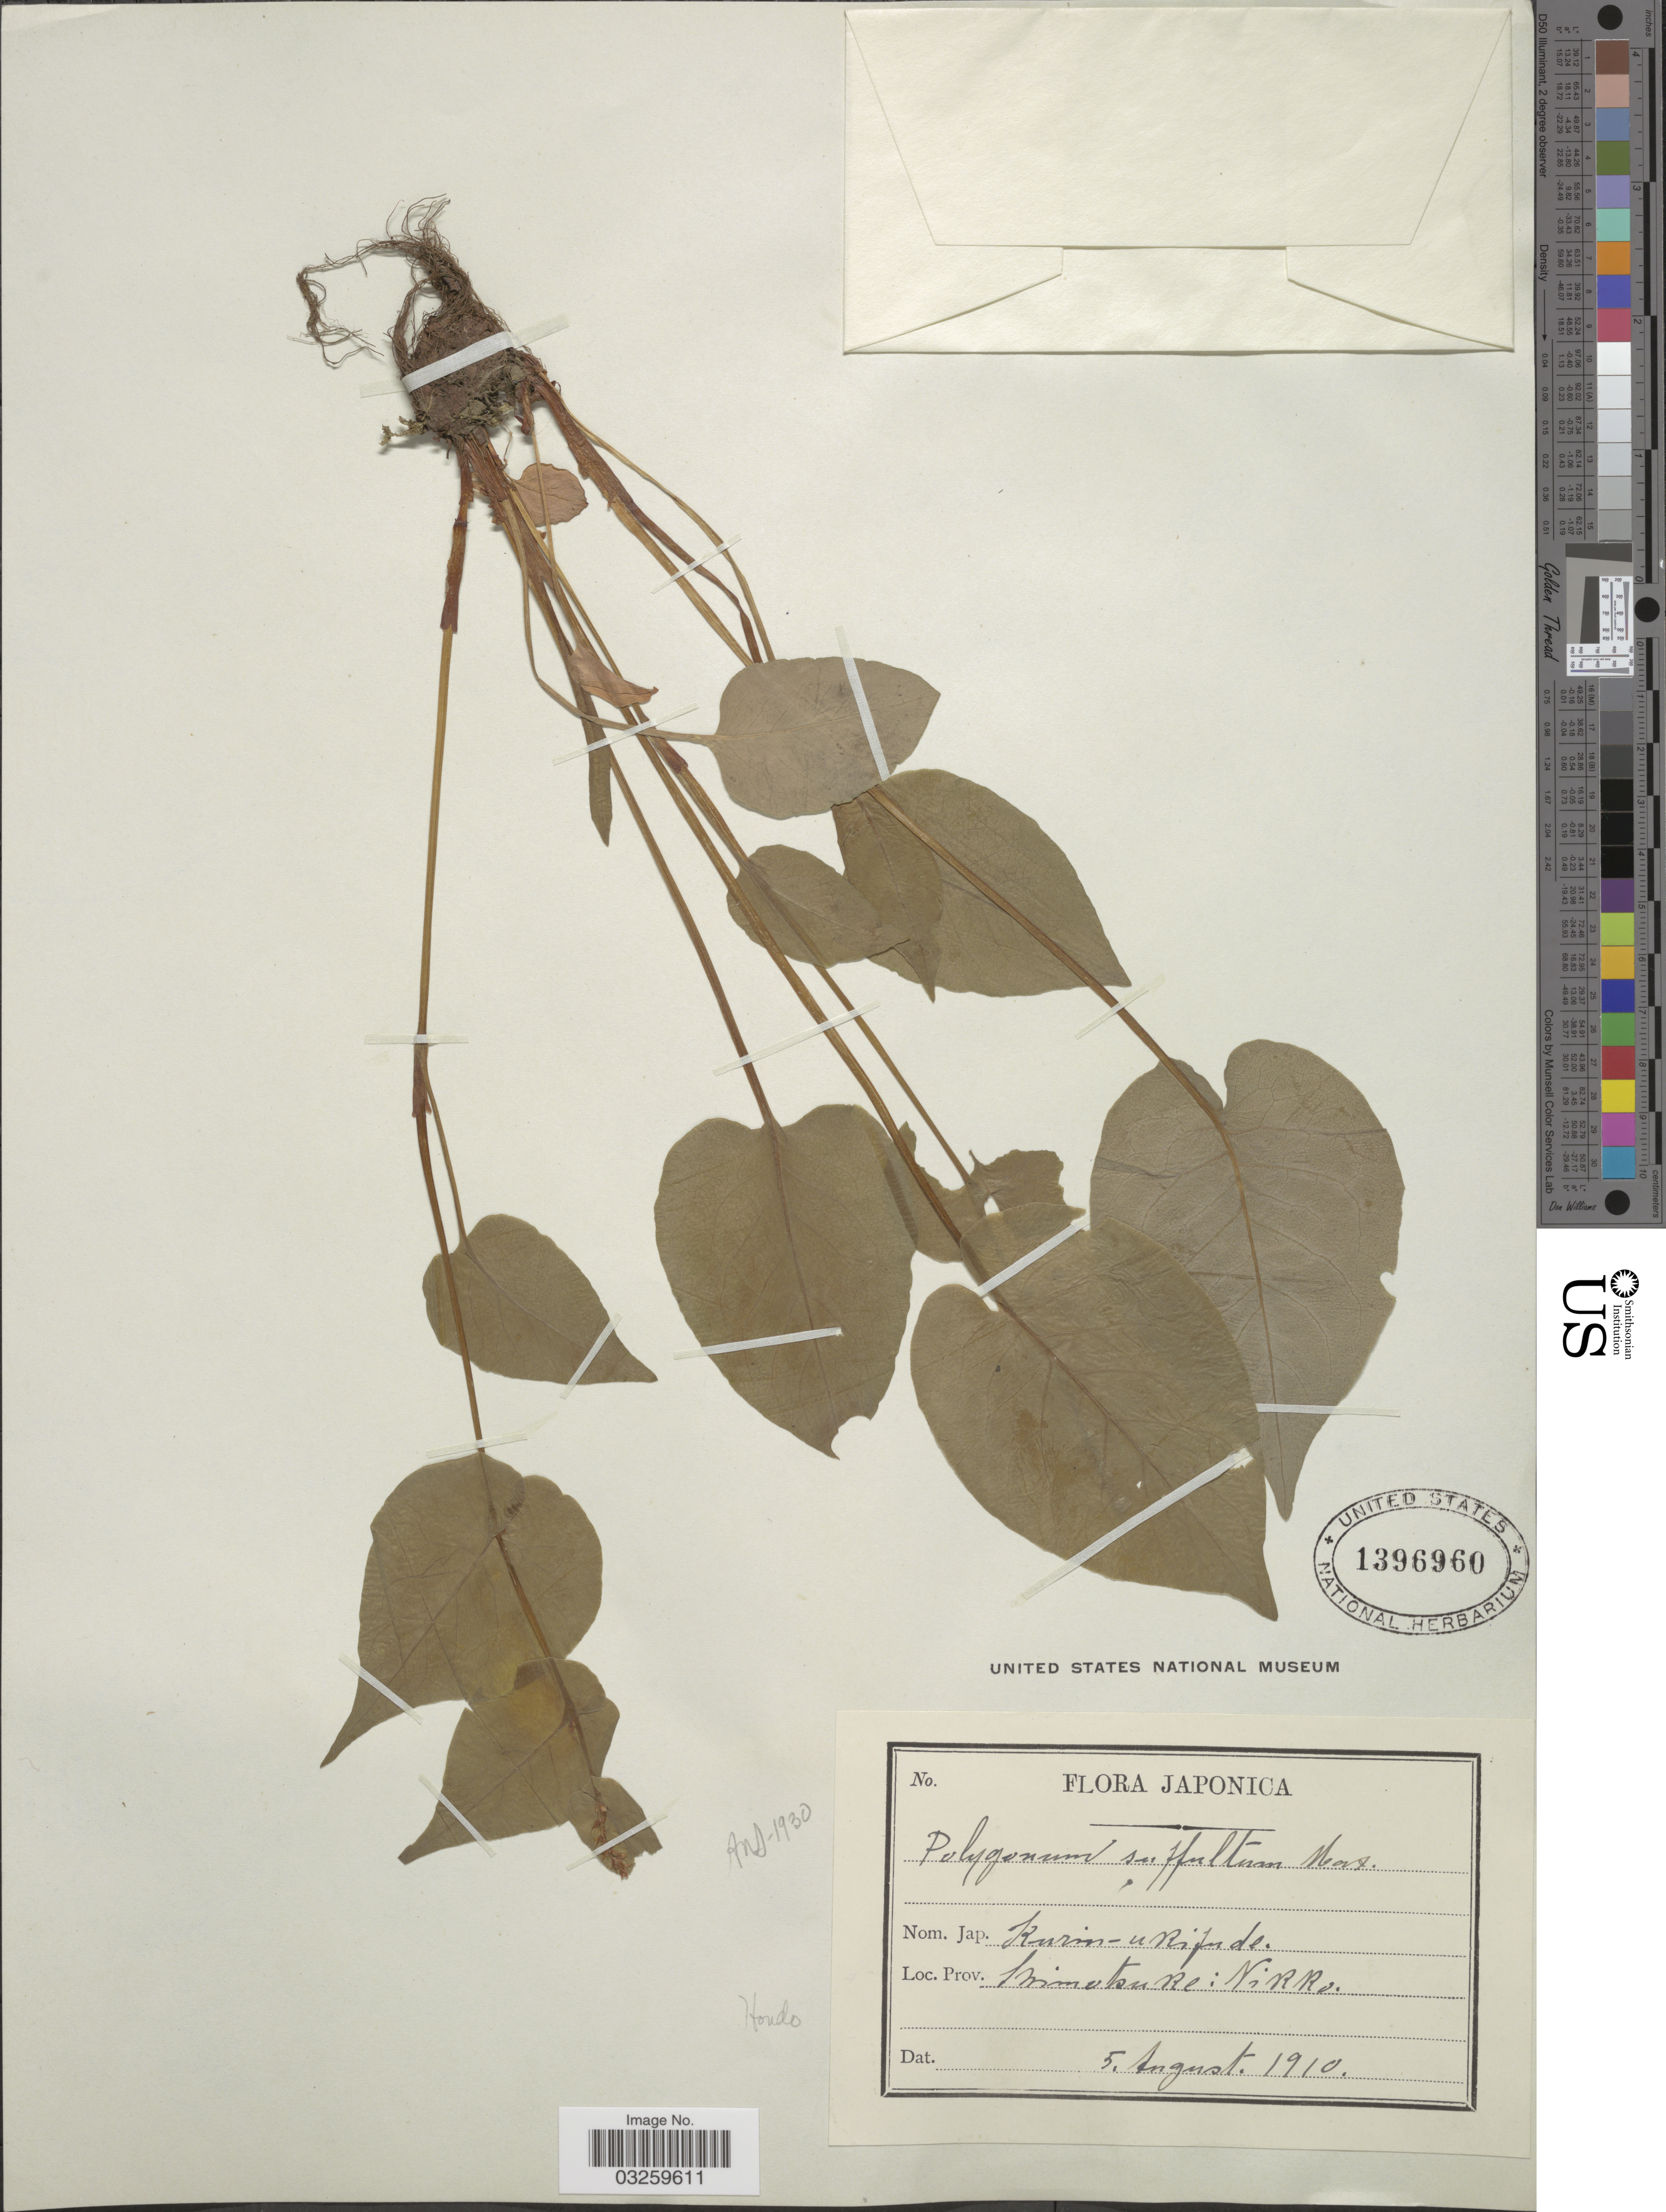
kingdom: Plantae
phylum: Tracheophyta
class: Magnoliopsida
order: Caryophyllales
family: Polygonaceae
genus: Bistorta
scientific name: Bistorta suffulta subsp. suffulta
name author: (Maxim.) Greene ex H. Gross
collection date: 1910-08-05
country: Japan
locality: Hondo, Shimotsuke: Nikko.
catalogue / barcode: US 1396960